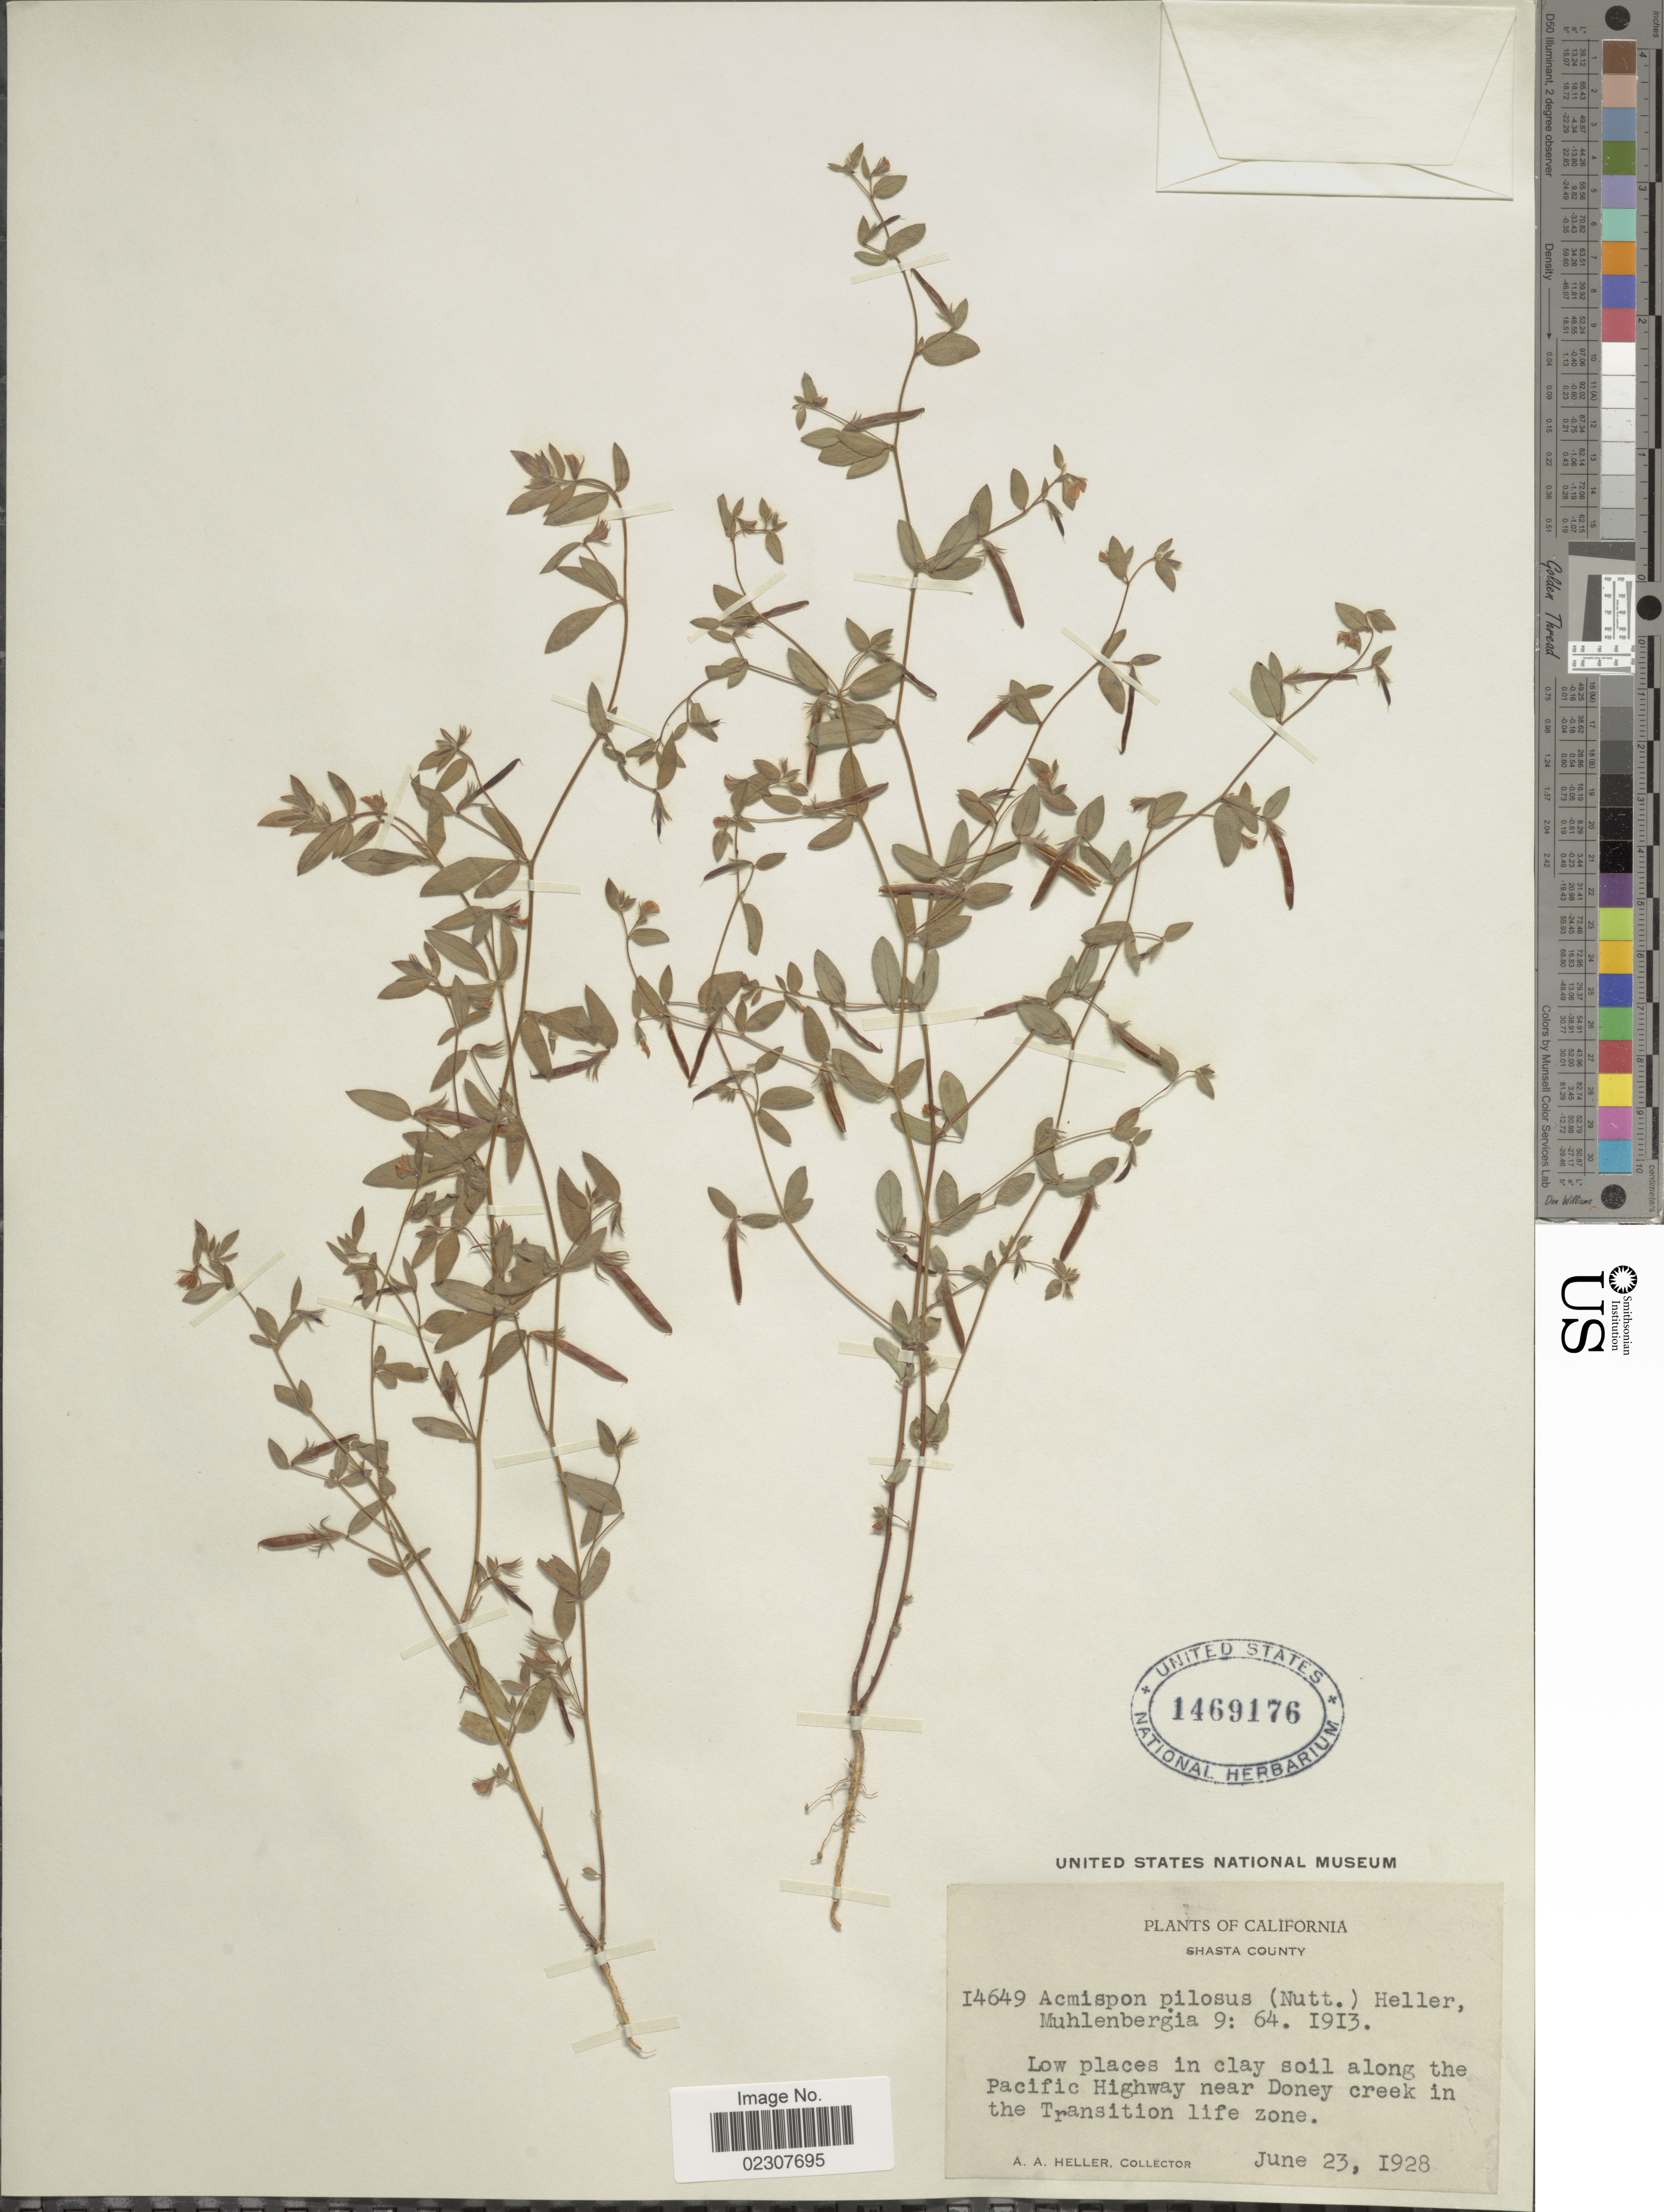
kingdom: Plantae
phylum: Tracheophyta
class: Magnoliopsida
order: Fabales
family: Fabaceae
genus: Acmispon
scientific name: Acmispon pilosus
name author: (Nutt.) A. Heller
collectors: A. A. Heller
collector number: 14649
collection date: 1928-06-23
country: United States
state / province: California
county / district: Shasta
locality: Shasta County, Low places in clay soil along the Pacific Highway near Doney creek in the Transition life zone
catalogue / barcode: US 1469176